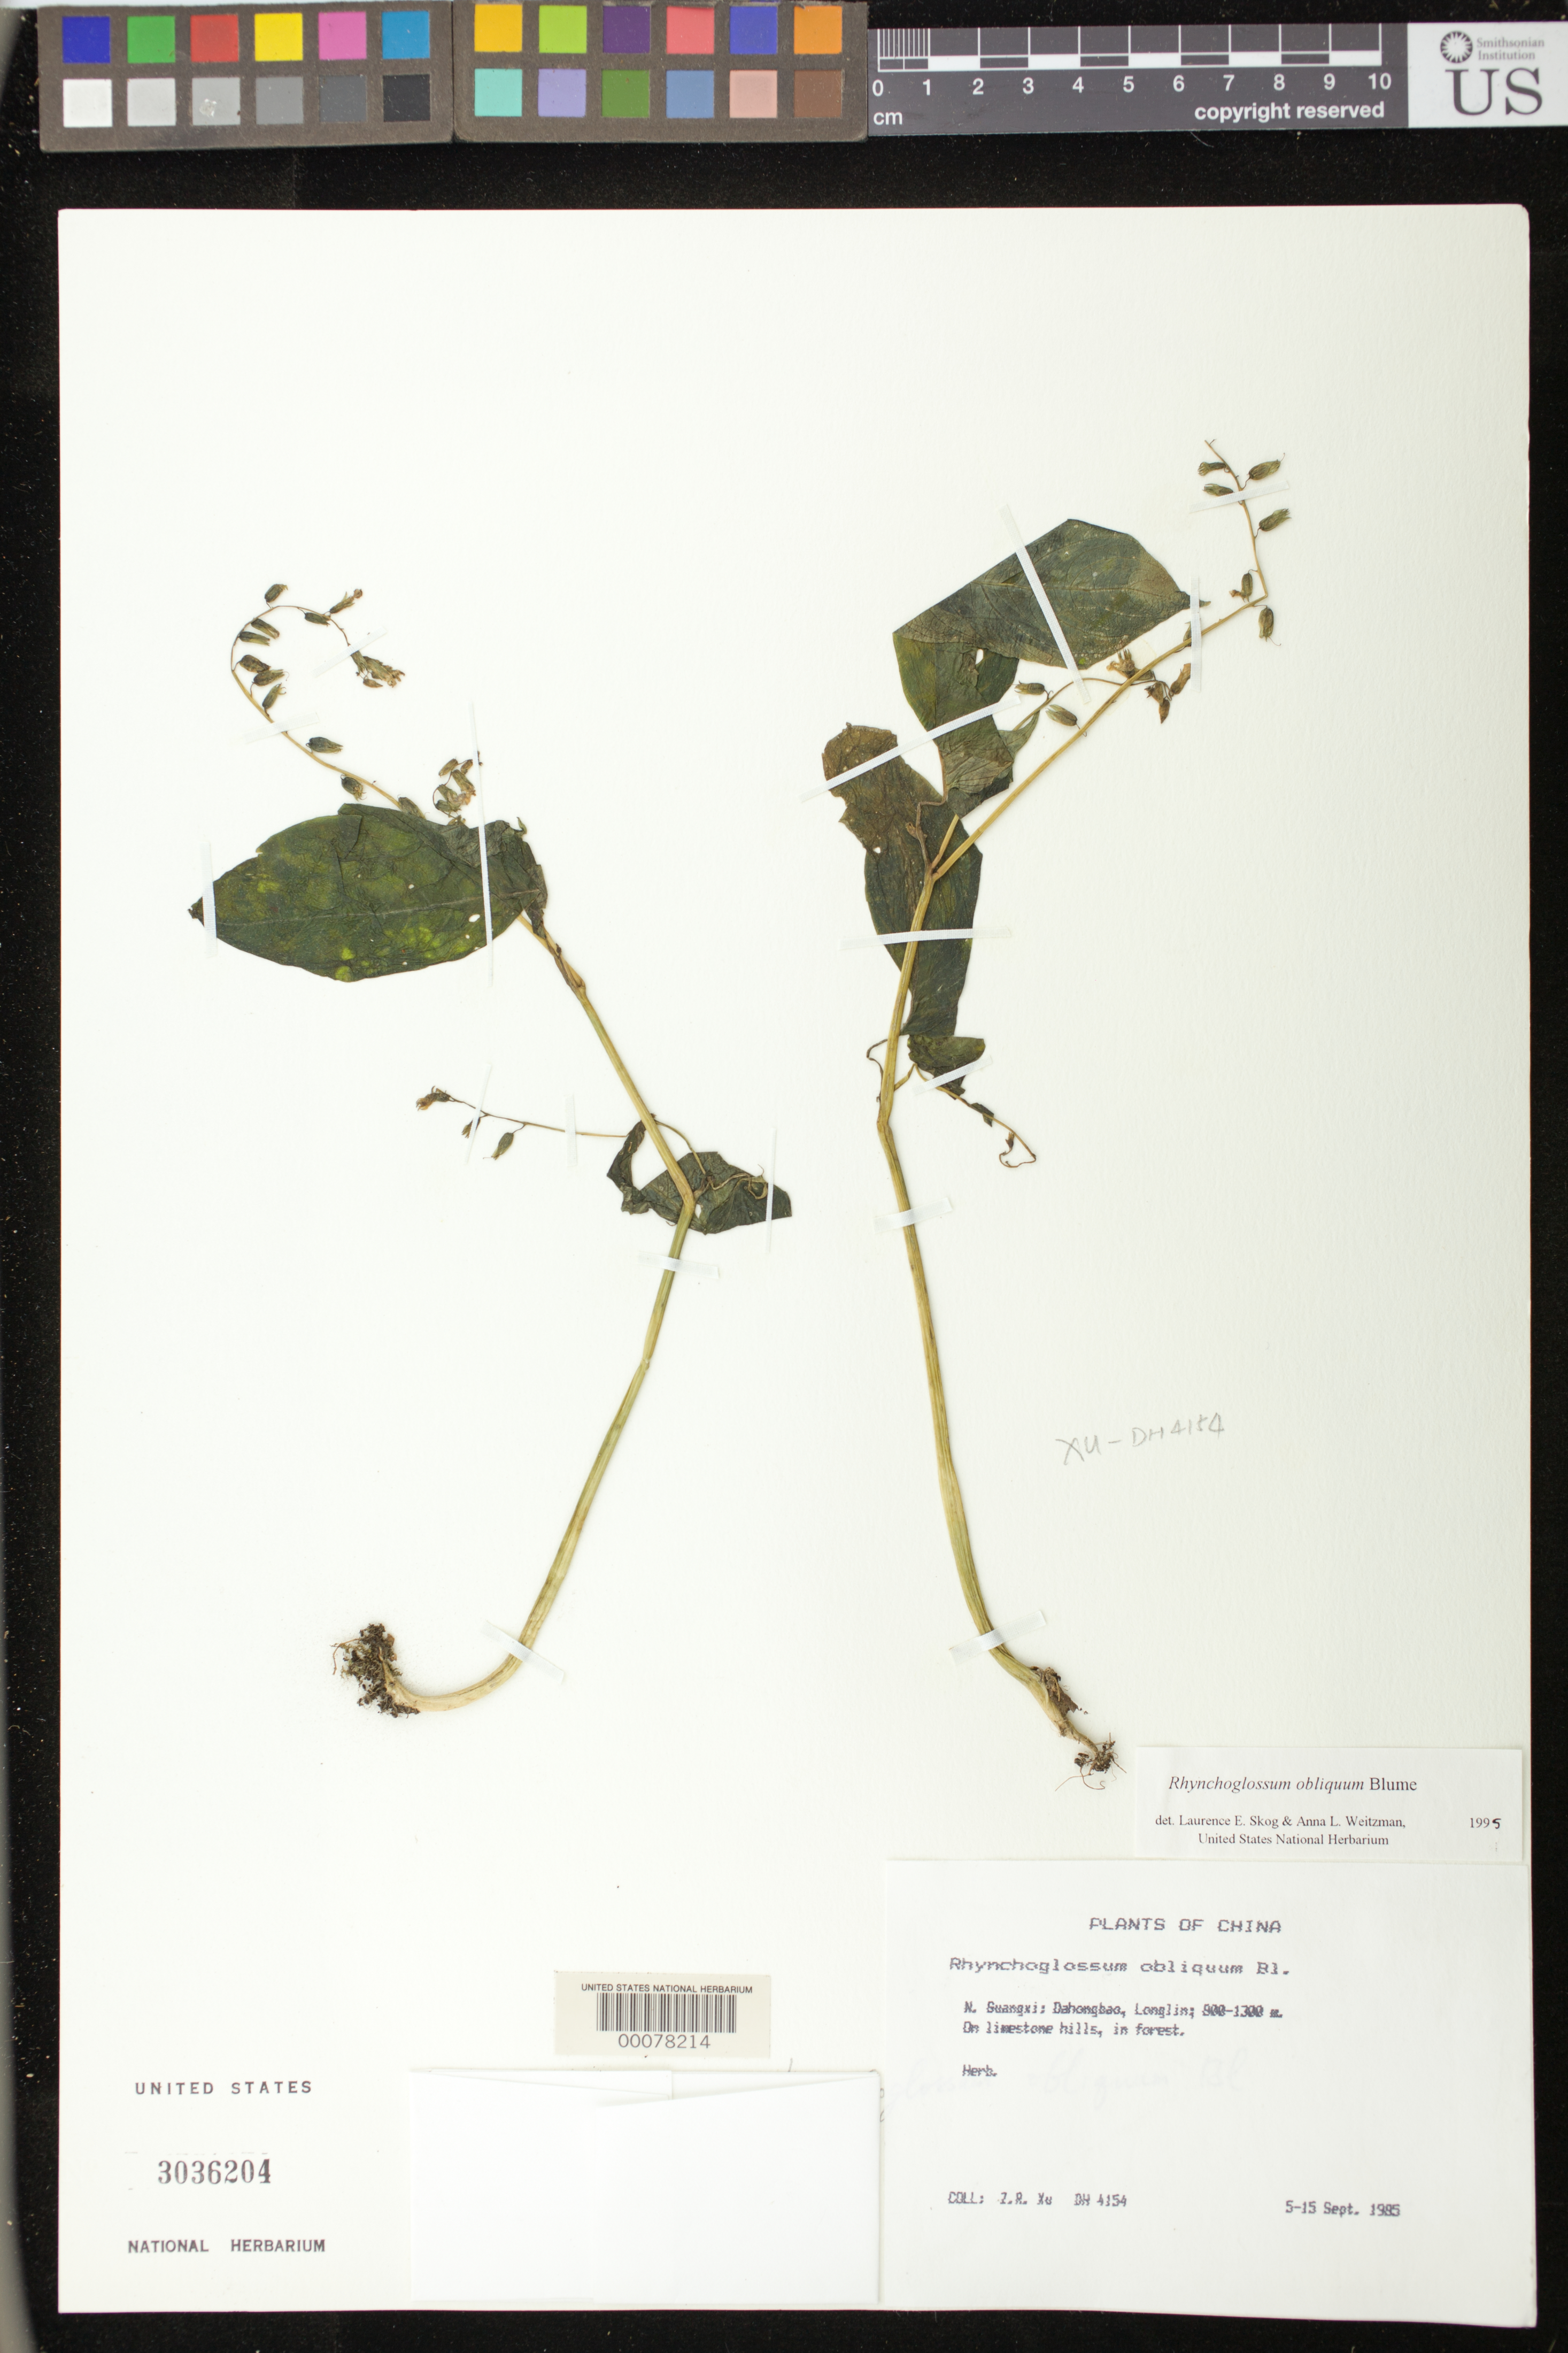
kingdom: Plantae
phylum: Tracheophyta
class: Magnoliopsida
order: Lamiales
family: Gesneriaceae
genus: Rhynchoglossum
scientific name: Rhynchoglossum obliquum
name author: Blume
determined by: Zhen-yu, L.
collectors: Z. Xu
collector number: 4154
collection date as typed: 05-15 Sep 1985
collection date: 1985-09-05/1985-09-15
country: China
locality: N suangui, dahongbao, longlin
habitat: On limestone hills, in forest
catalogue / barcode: US 3036204